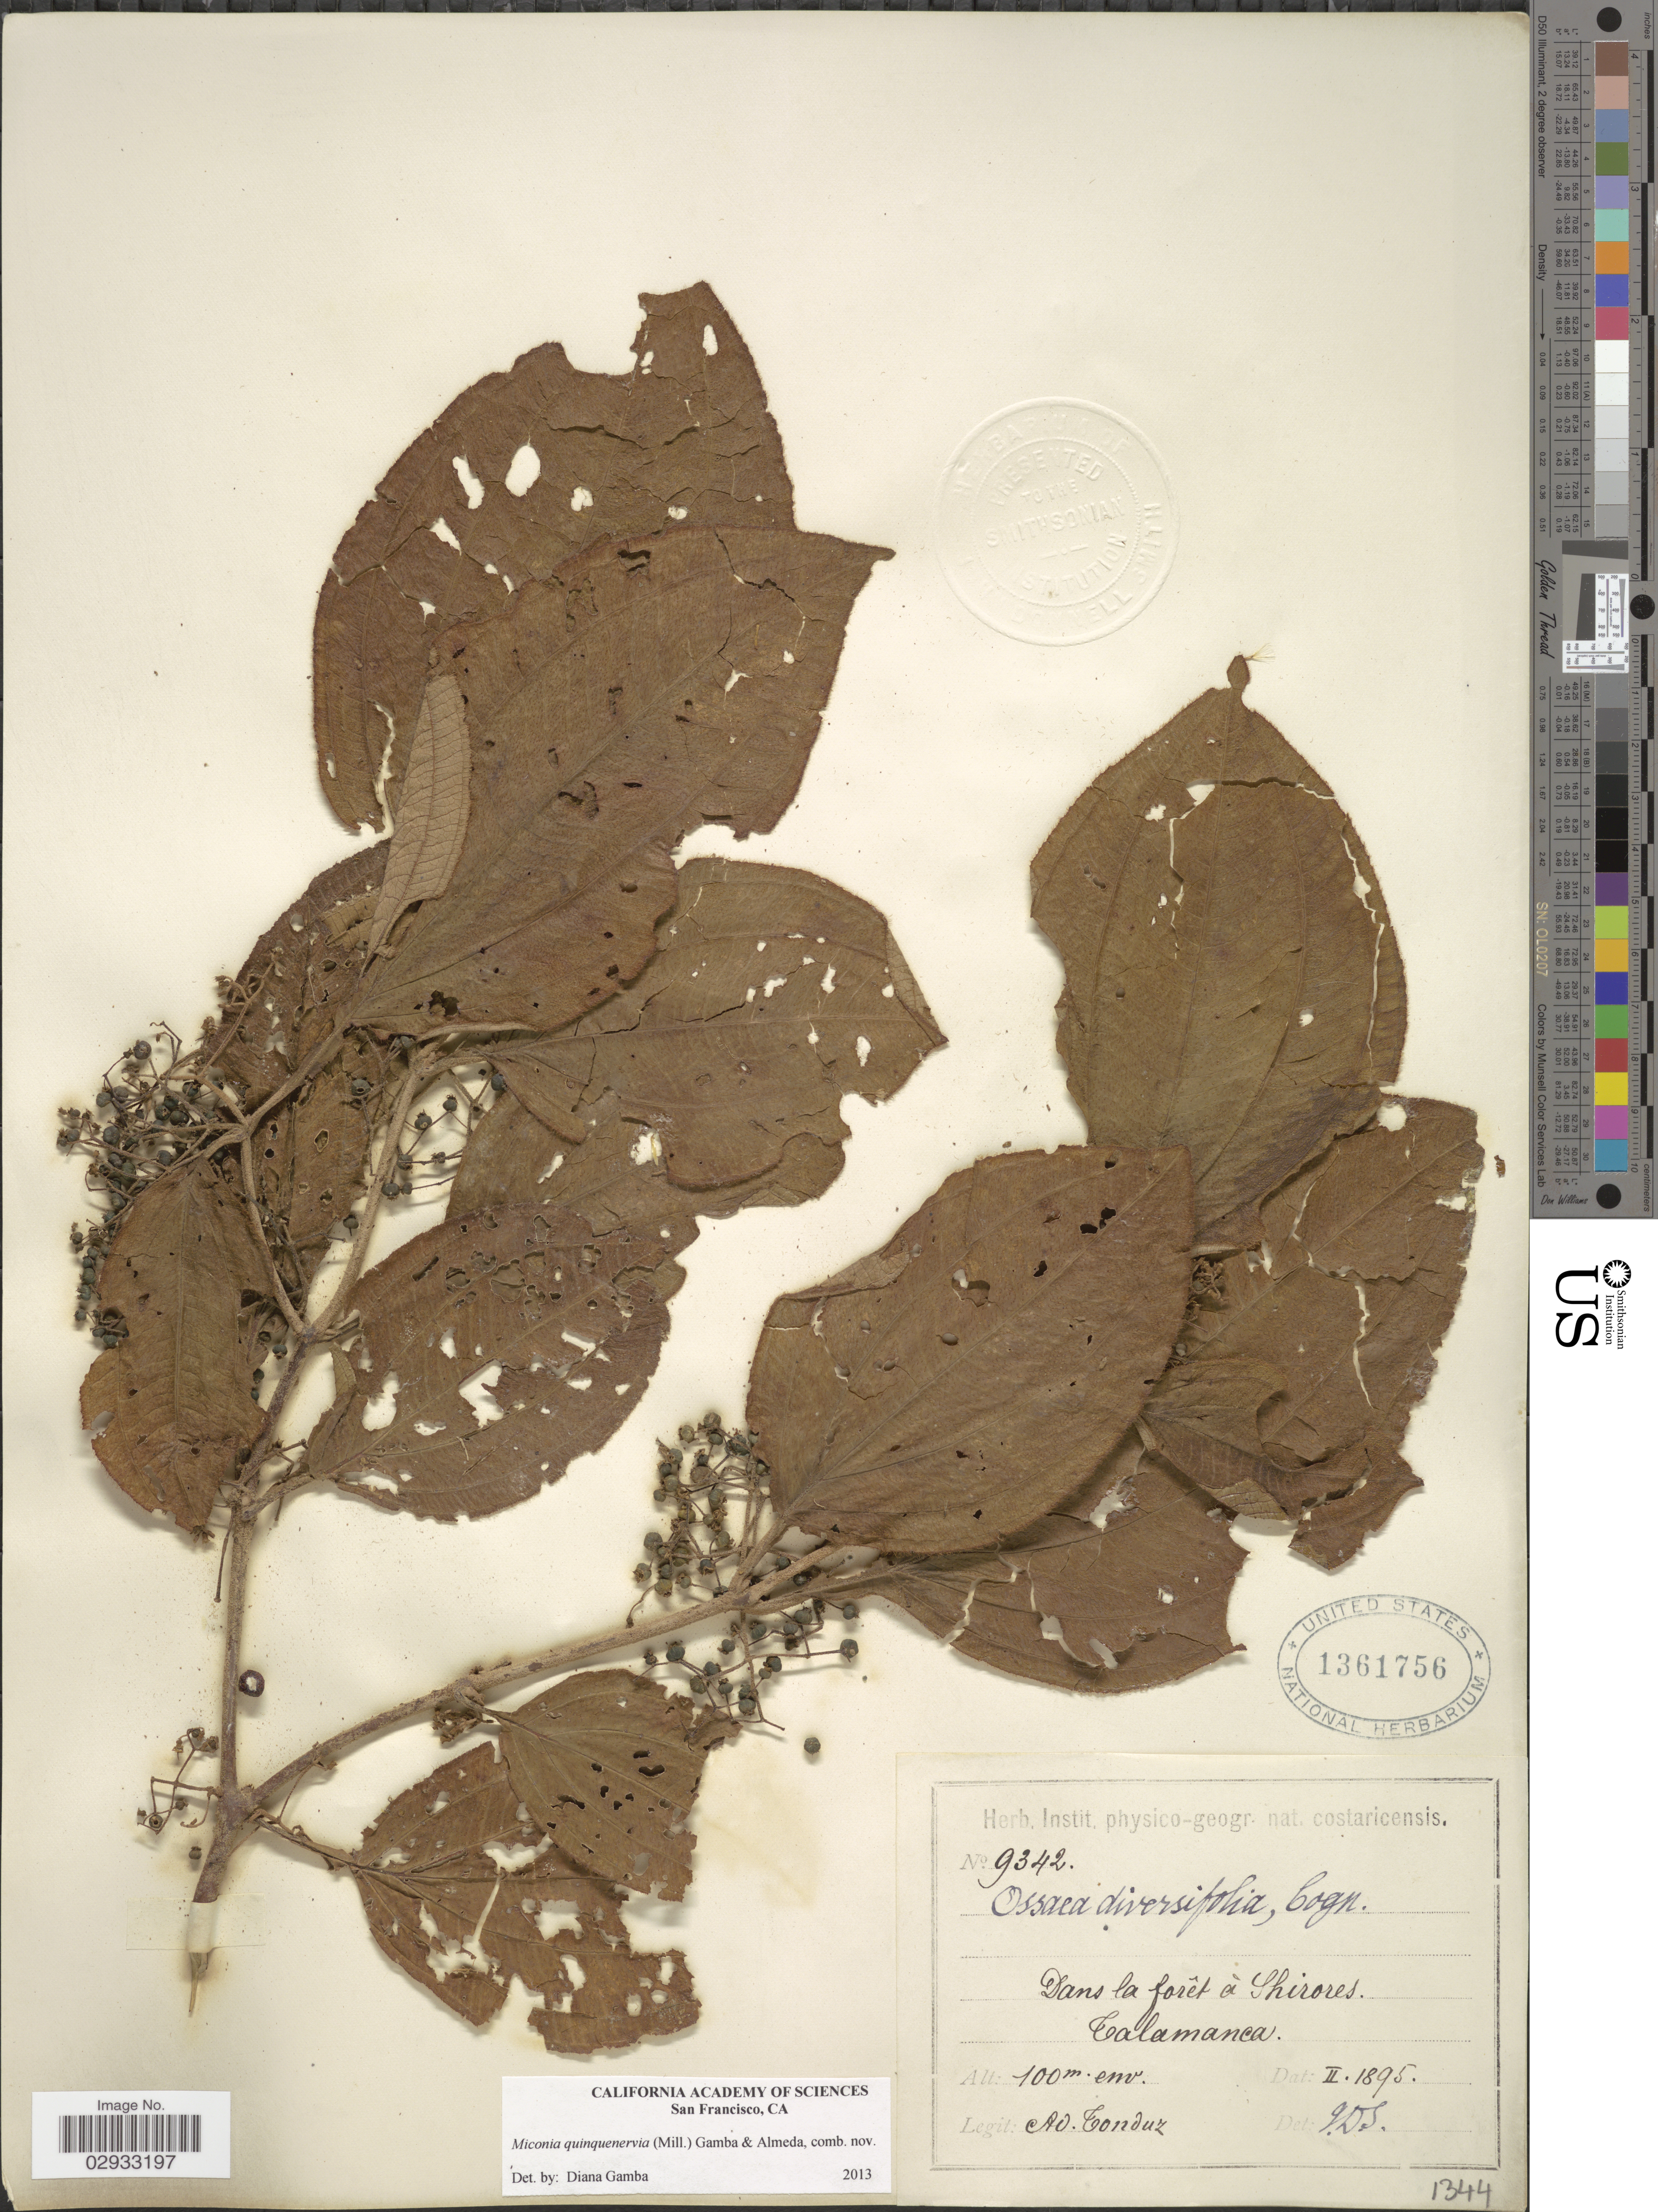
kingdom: Plantae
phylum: Tracheophyta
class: Magnoliopsida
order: Myrtales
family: Melastomataceae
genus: Miconia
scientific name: Miconia quinquenervia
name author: (Mill.) Gamba & Almeda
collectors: A. Tonduz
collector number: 9342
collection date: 1895-02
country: Costa Rica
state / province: Limón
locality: Dans la forêt à Shirores. Talamanca.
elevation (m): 100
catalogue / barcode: US 1361756